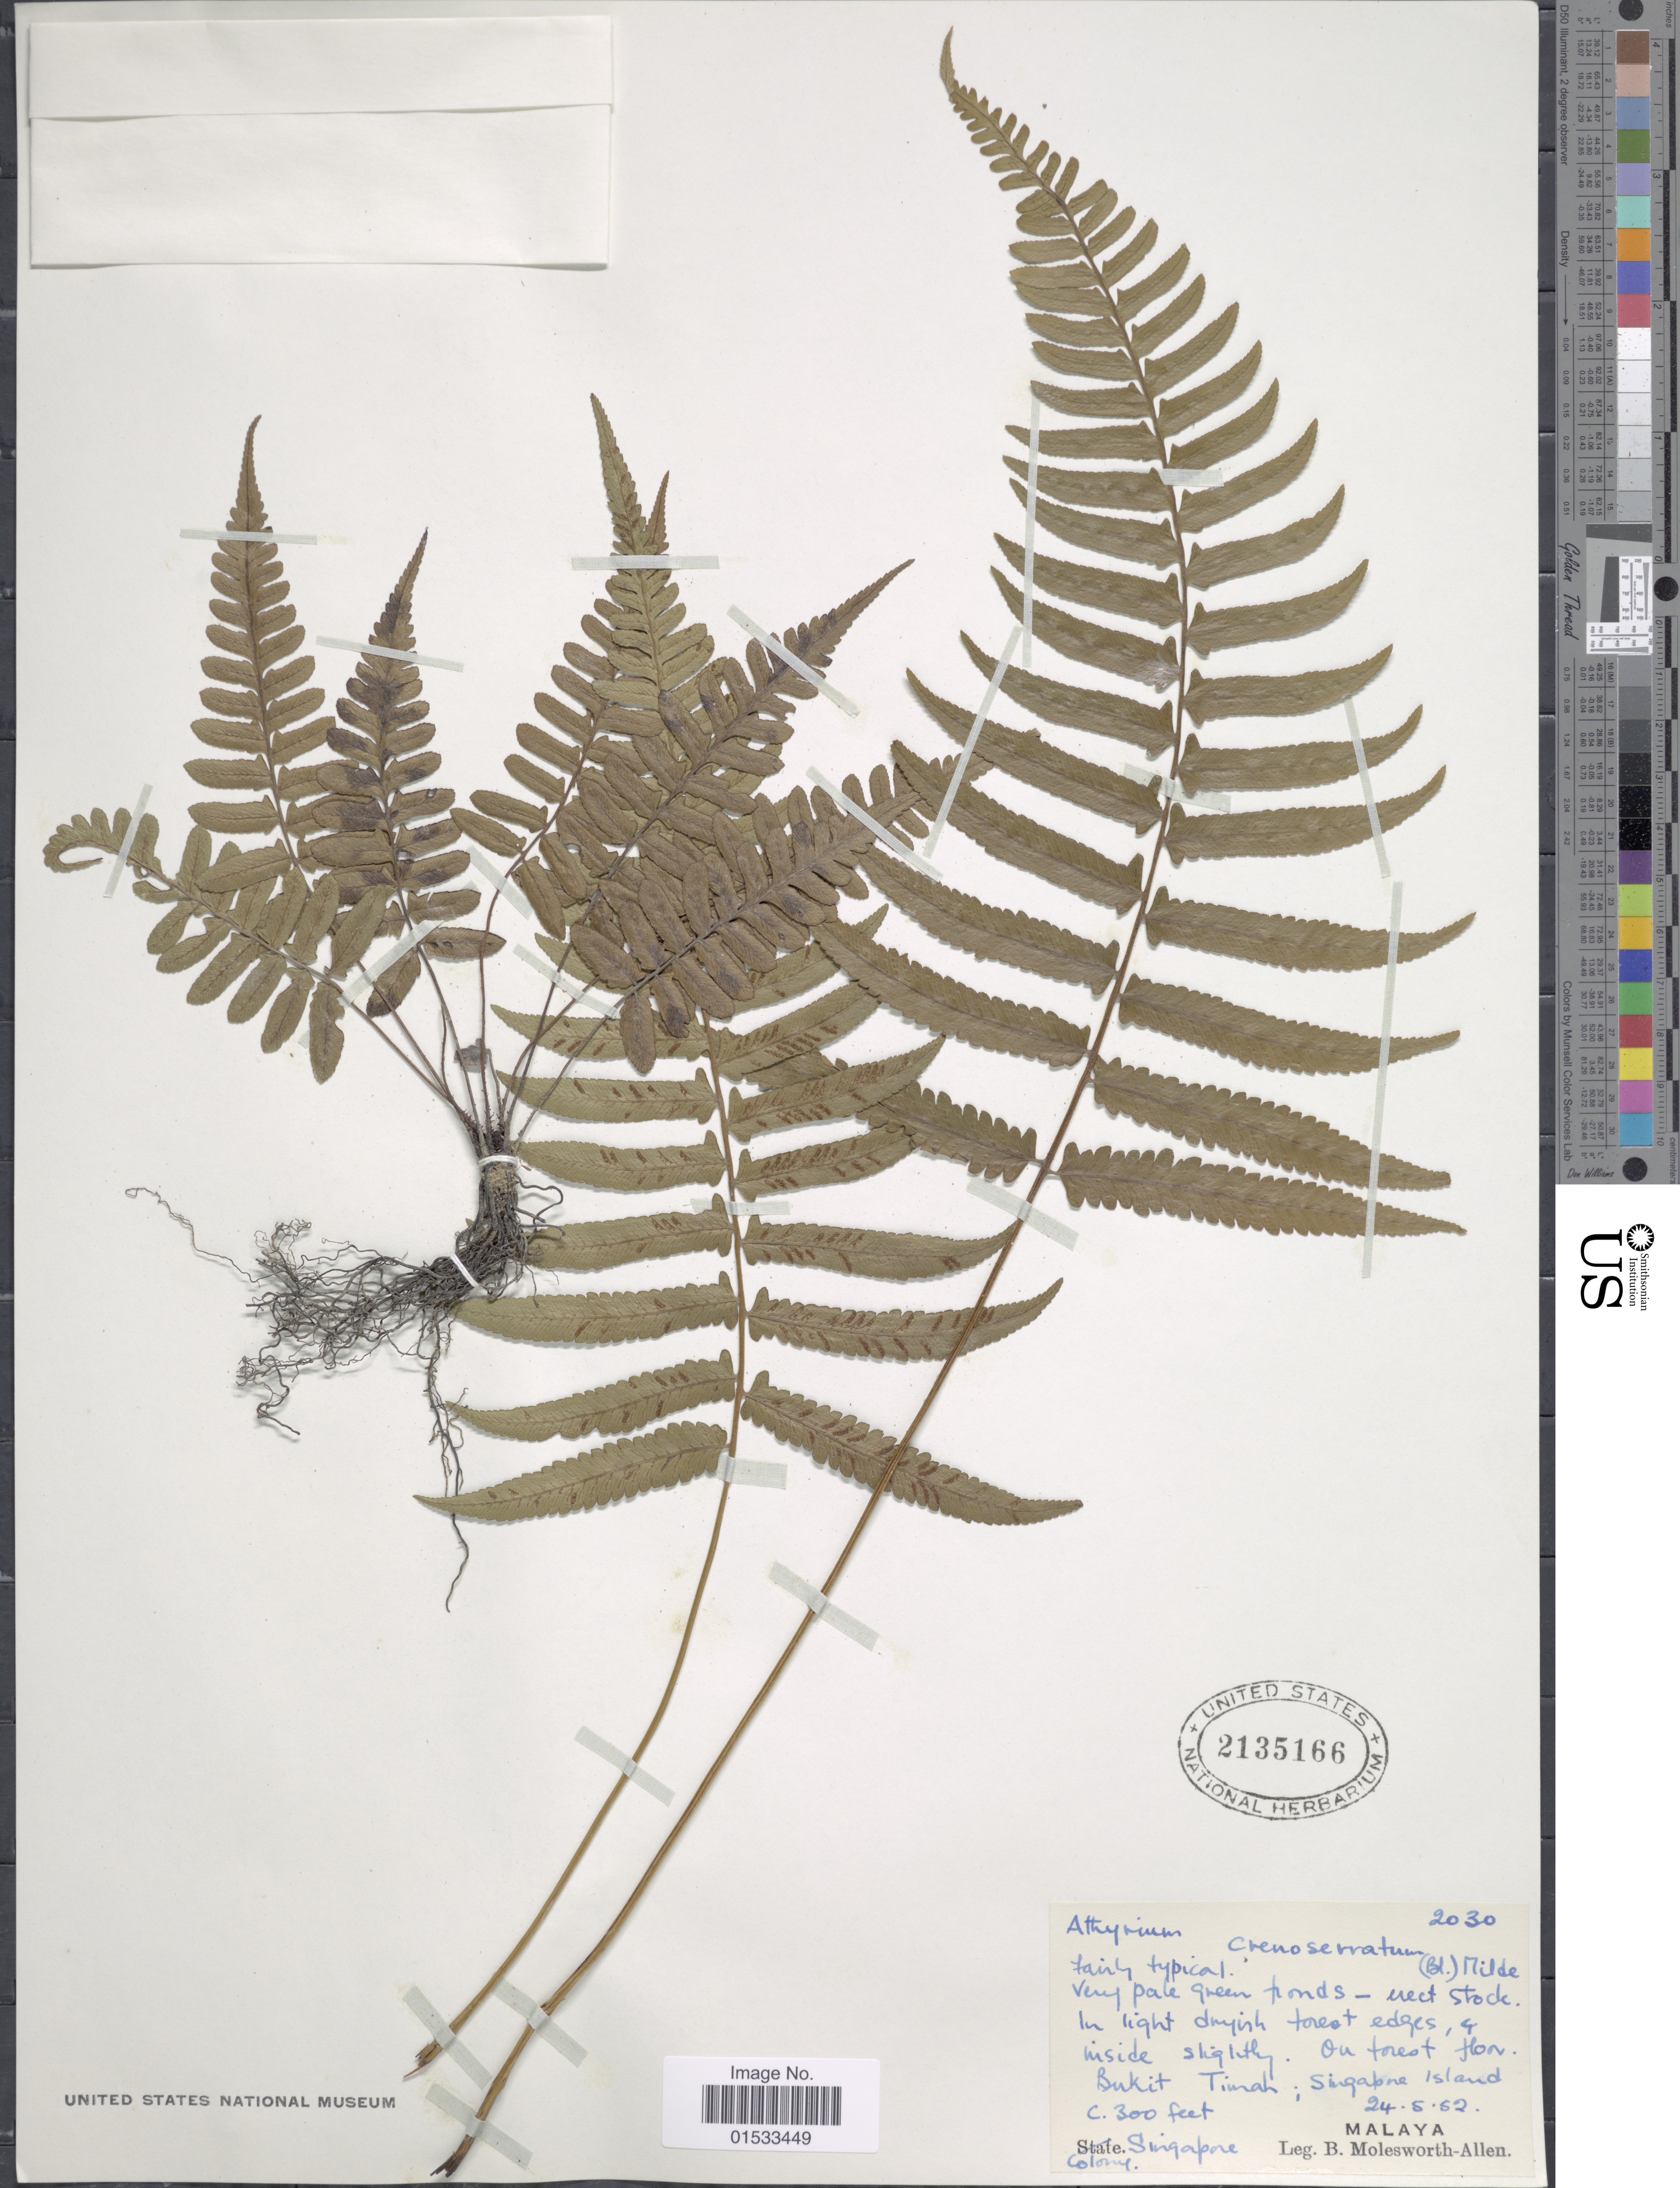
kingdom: Plantae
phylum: Tracheophyta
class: Polypodiopsida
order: Polypodiales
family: Athyriaceae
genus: Diplazium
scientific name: Diplazium crenatoserratum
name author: (Blume) T. Moore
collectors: B. E. G. Molesworth-Allen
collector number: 2030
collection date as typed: Transcribed d/m/y: 24/5/52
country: Singapore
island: Singapore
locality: On forest floor, Bukit Timah. Singapore Island, Singapore Colony.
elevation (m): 91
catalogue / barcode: US 2135166